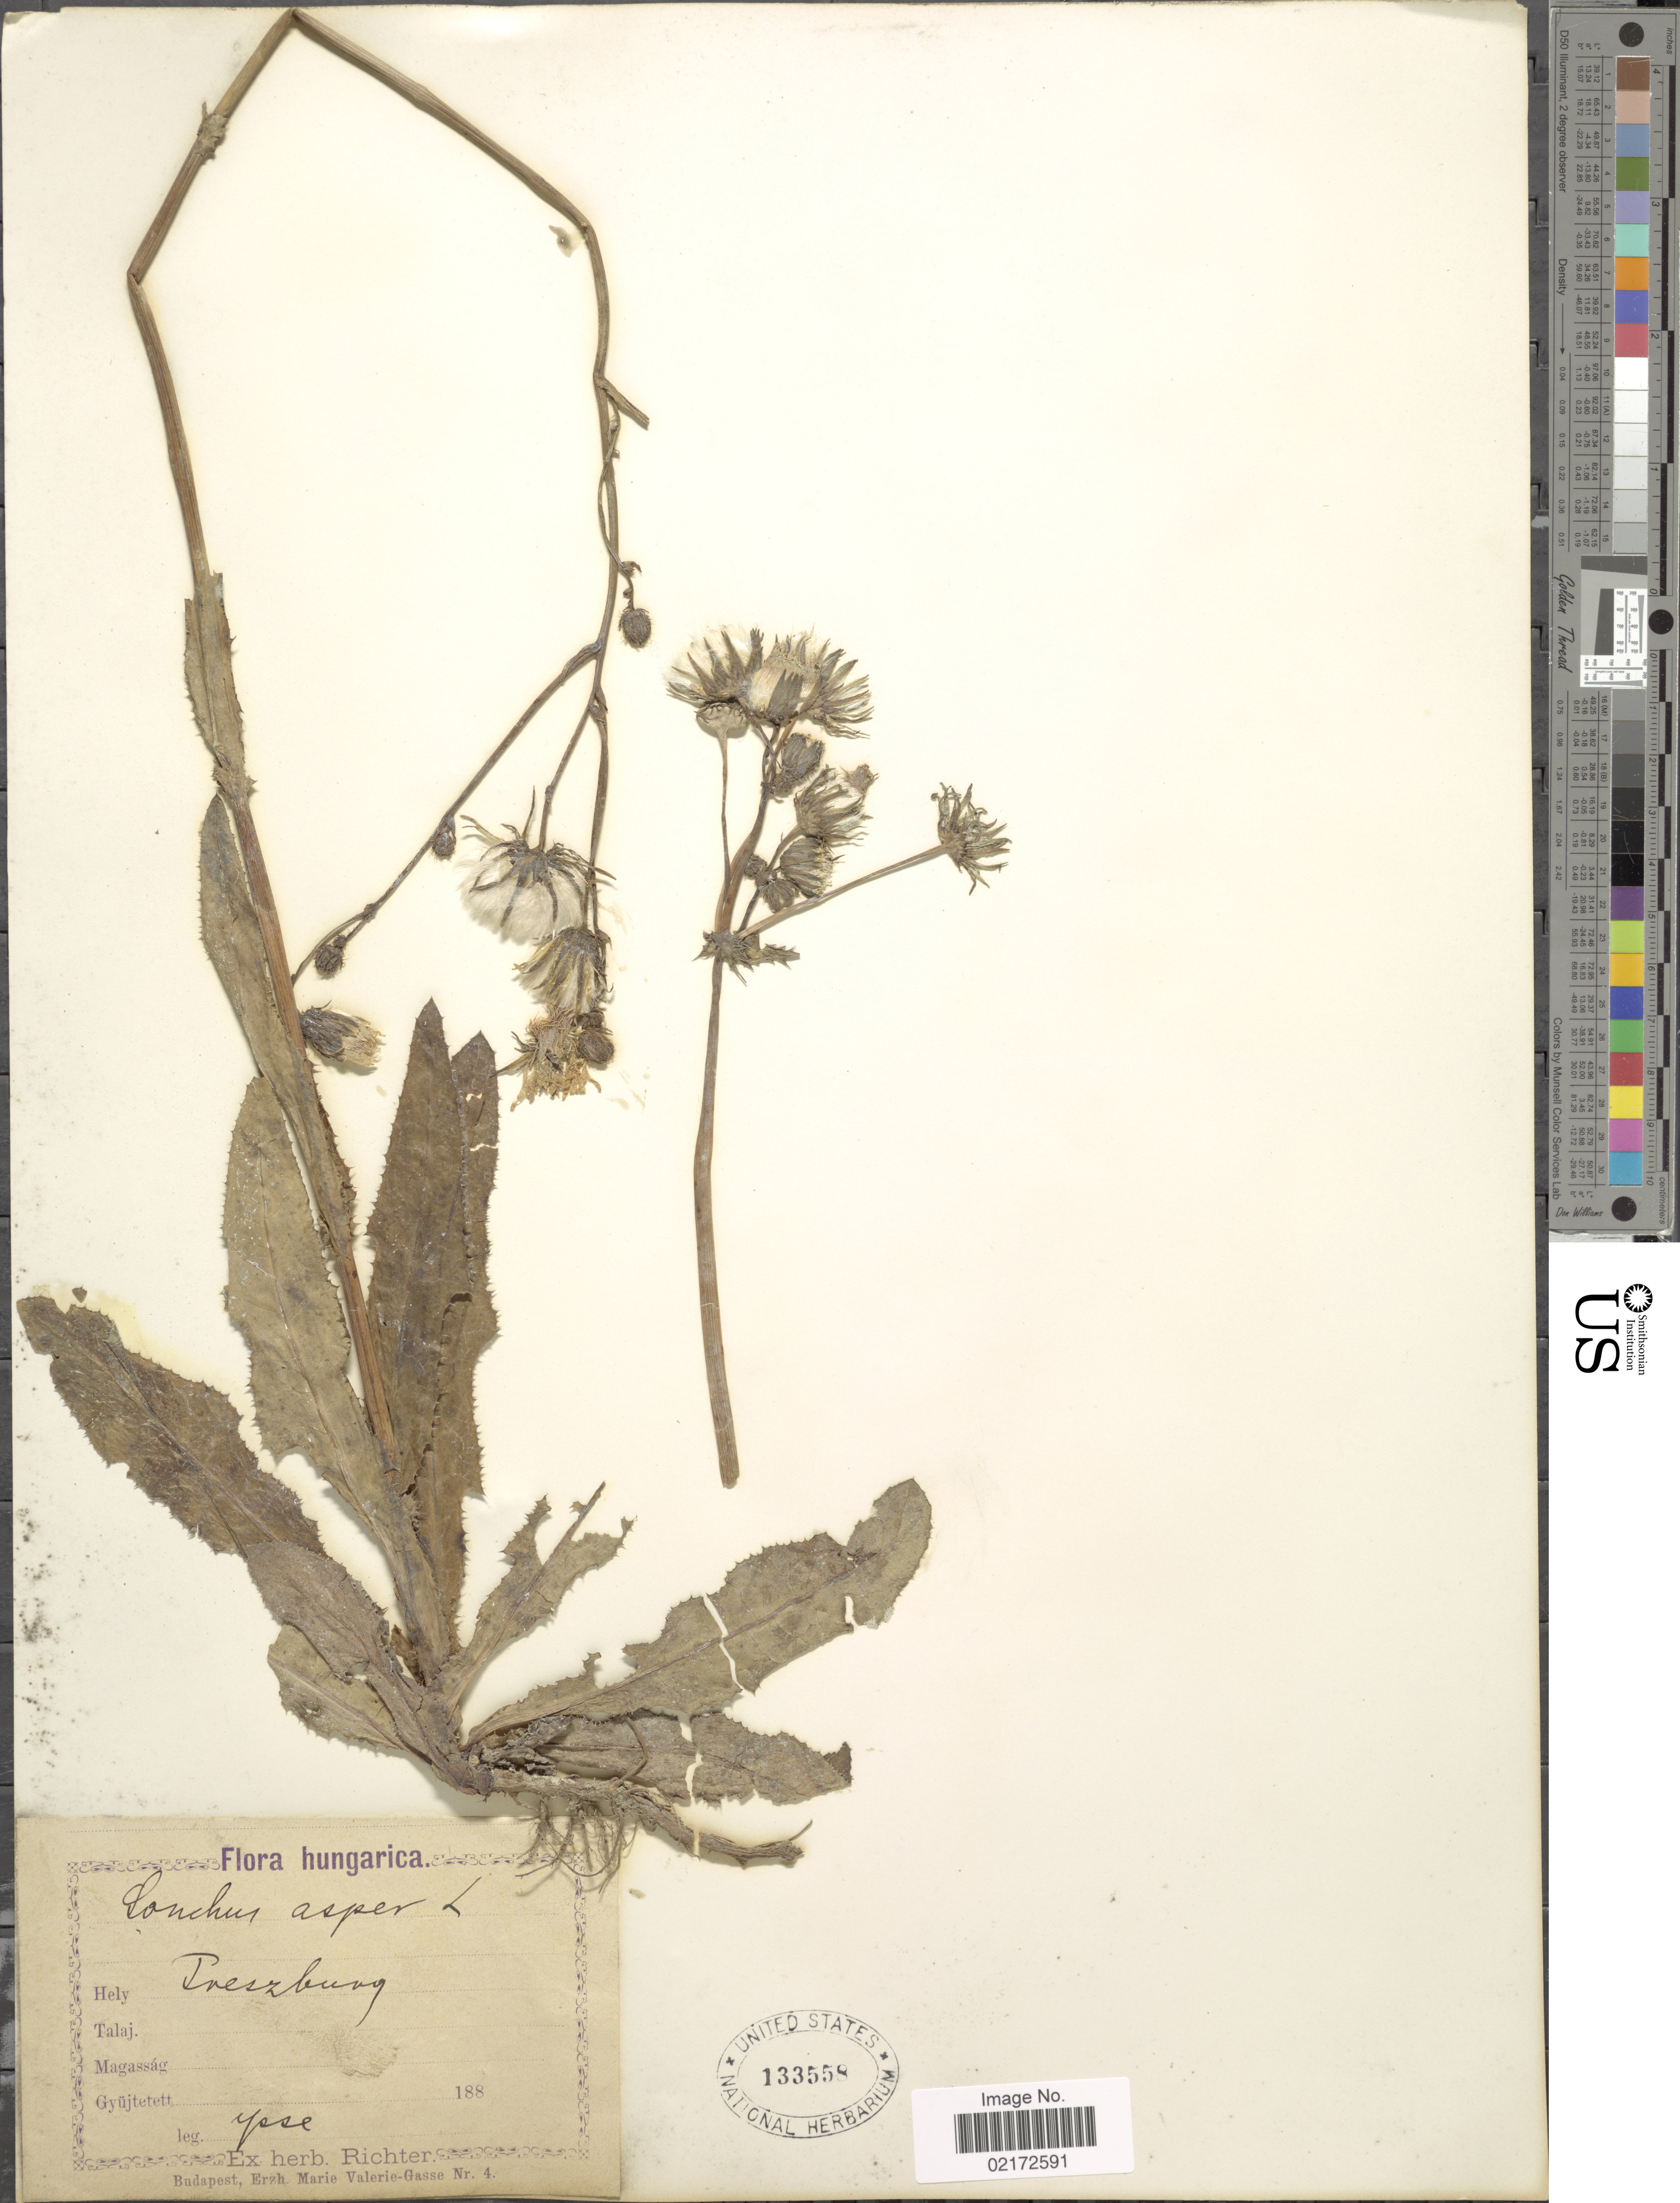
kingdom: Plantae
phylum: Tracheophyta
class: Magnoliopsida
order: Asterales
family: Asteraceae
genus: Sonchus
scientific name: Sonchus asper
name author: (L.) Hill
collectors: -. Ipse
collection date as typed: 188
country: Hungary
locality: Ireszburg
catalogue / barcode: US 133558